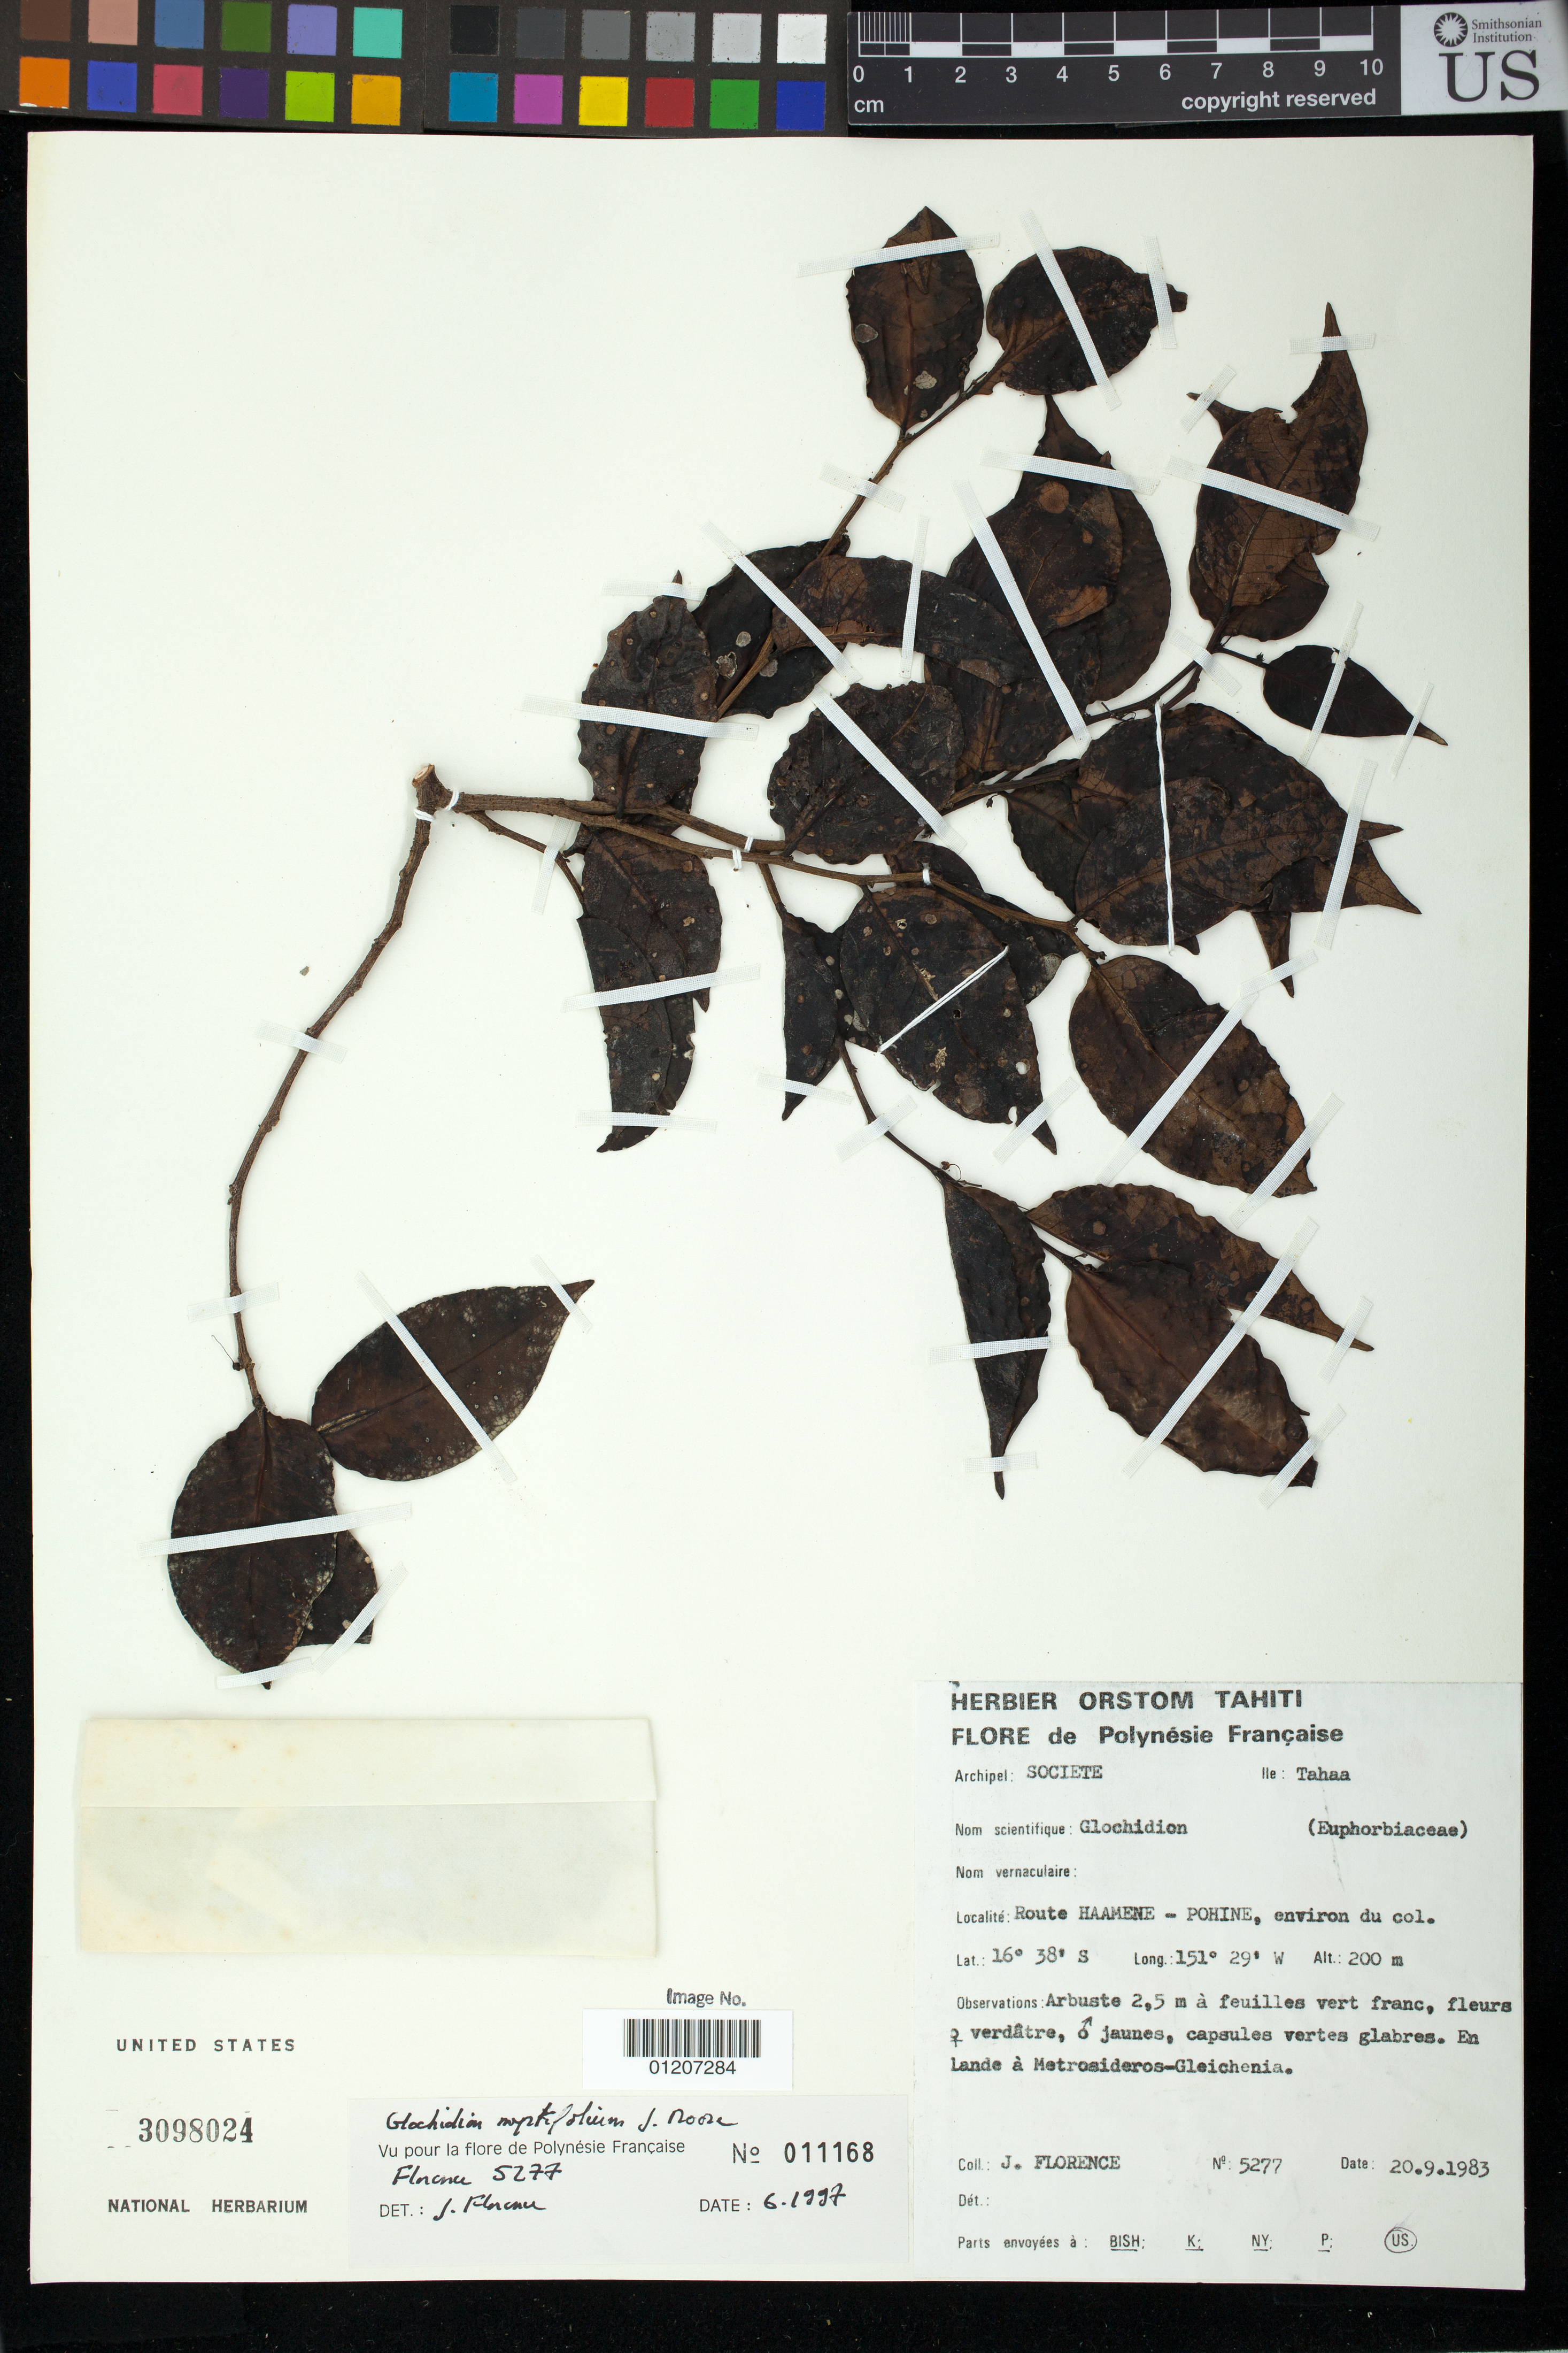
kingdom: Plantae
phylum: Tracheophyta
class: Magnoliopsida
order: Malpighiales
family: Phyllanthaceae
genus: Phyllanthus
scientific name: Phyllanthus st-johnii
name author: W.L. Wagner & Lorence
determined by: Wagner, W. L., (BOT), Smithsonian Institution - National Museum of Natural History (UNITED STATES)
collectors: J. Florence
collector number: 5277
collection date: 1983-09-20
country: French Polynesia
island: Tahaa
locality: Route Haamene-Pohine, Environ du col.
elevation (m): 200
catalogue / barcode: US 3098024